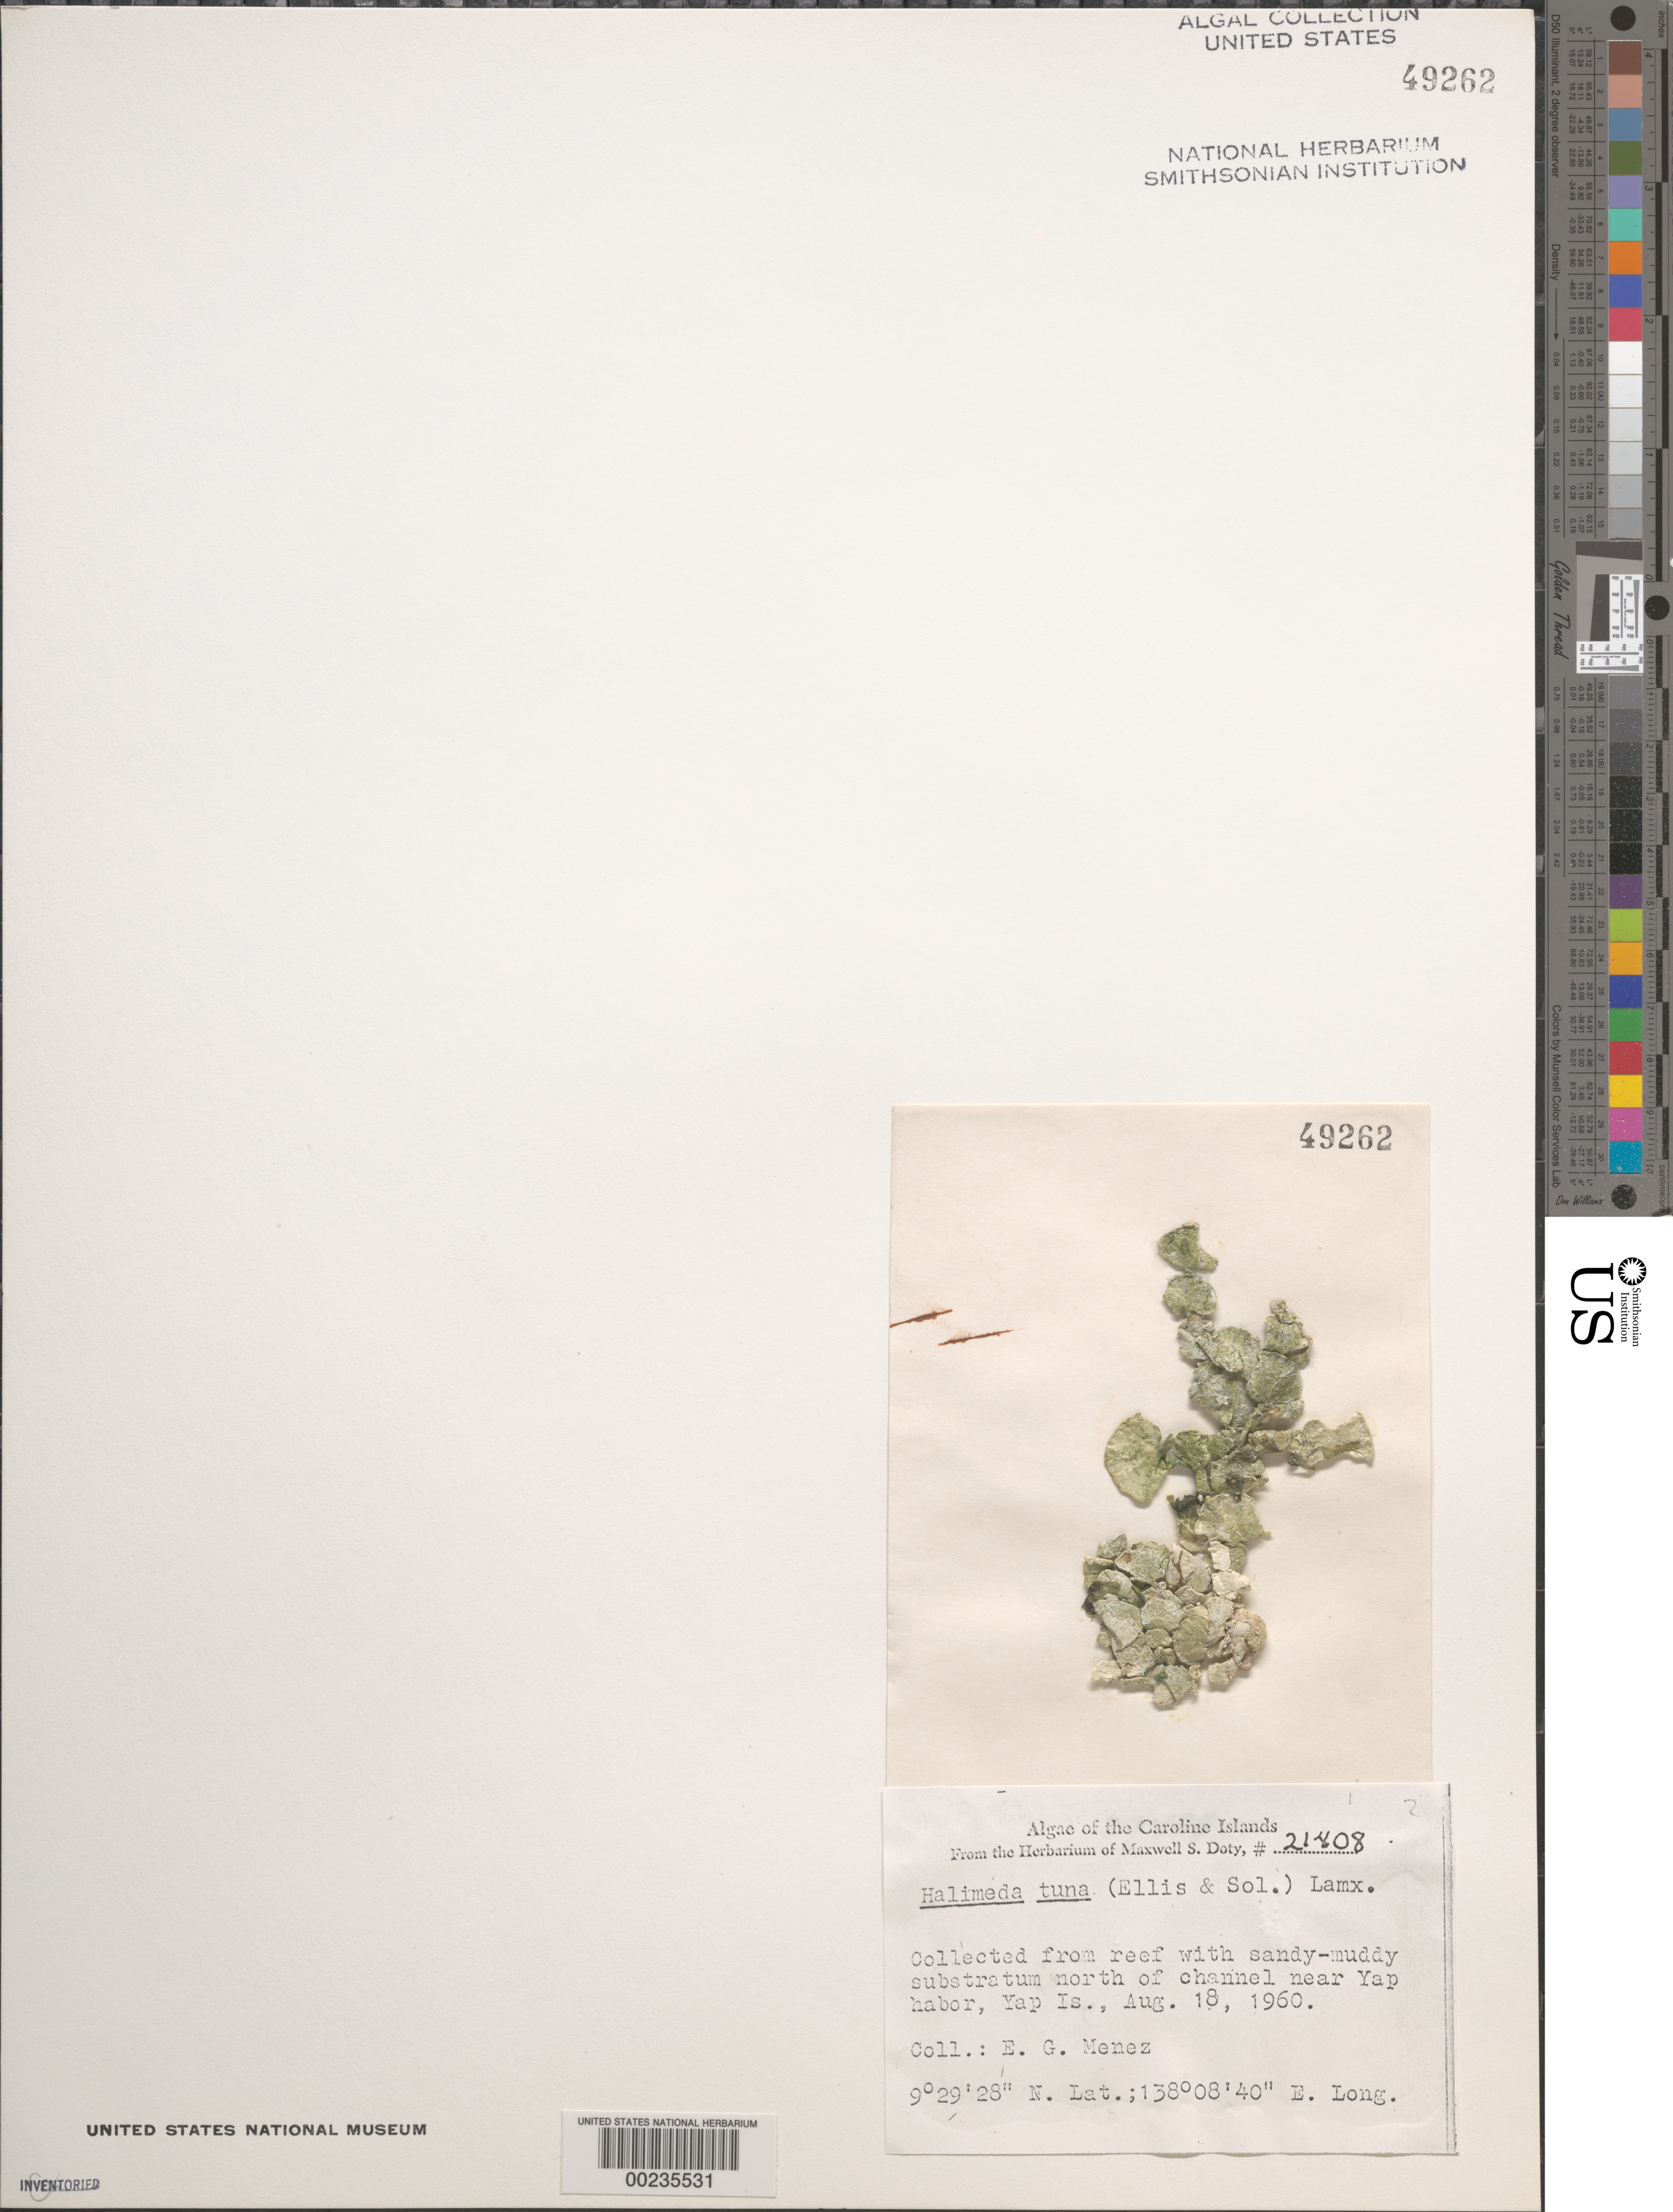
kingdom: Plantae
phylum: Chlorophyta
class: Ulvophyceae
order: Bryopsidales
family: Halimedaceae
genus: Halimeda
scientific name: Halimeda tuna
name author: (J. Ellis & Sol.) J.V.Lamouroux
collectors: Meñez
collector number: MSD 21408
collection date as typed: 18 Aug 1960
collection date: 1960-08-18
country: Micronesia, Federated States of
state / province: Yap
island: Yap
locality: Near Yap Harbor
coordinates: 9 29' 28" N, 138 08' 40" E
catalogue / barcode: US 49262